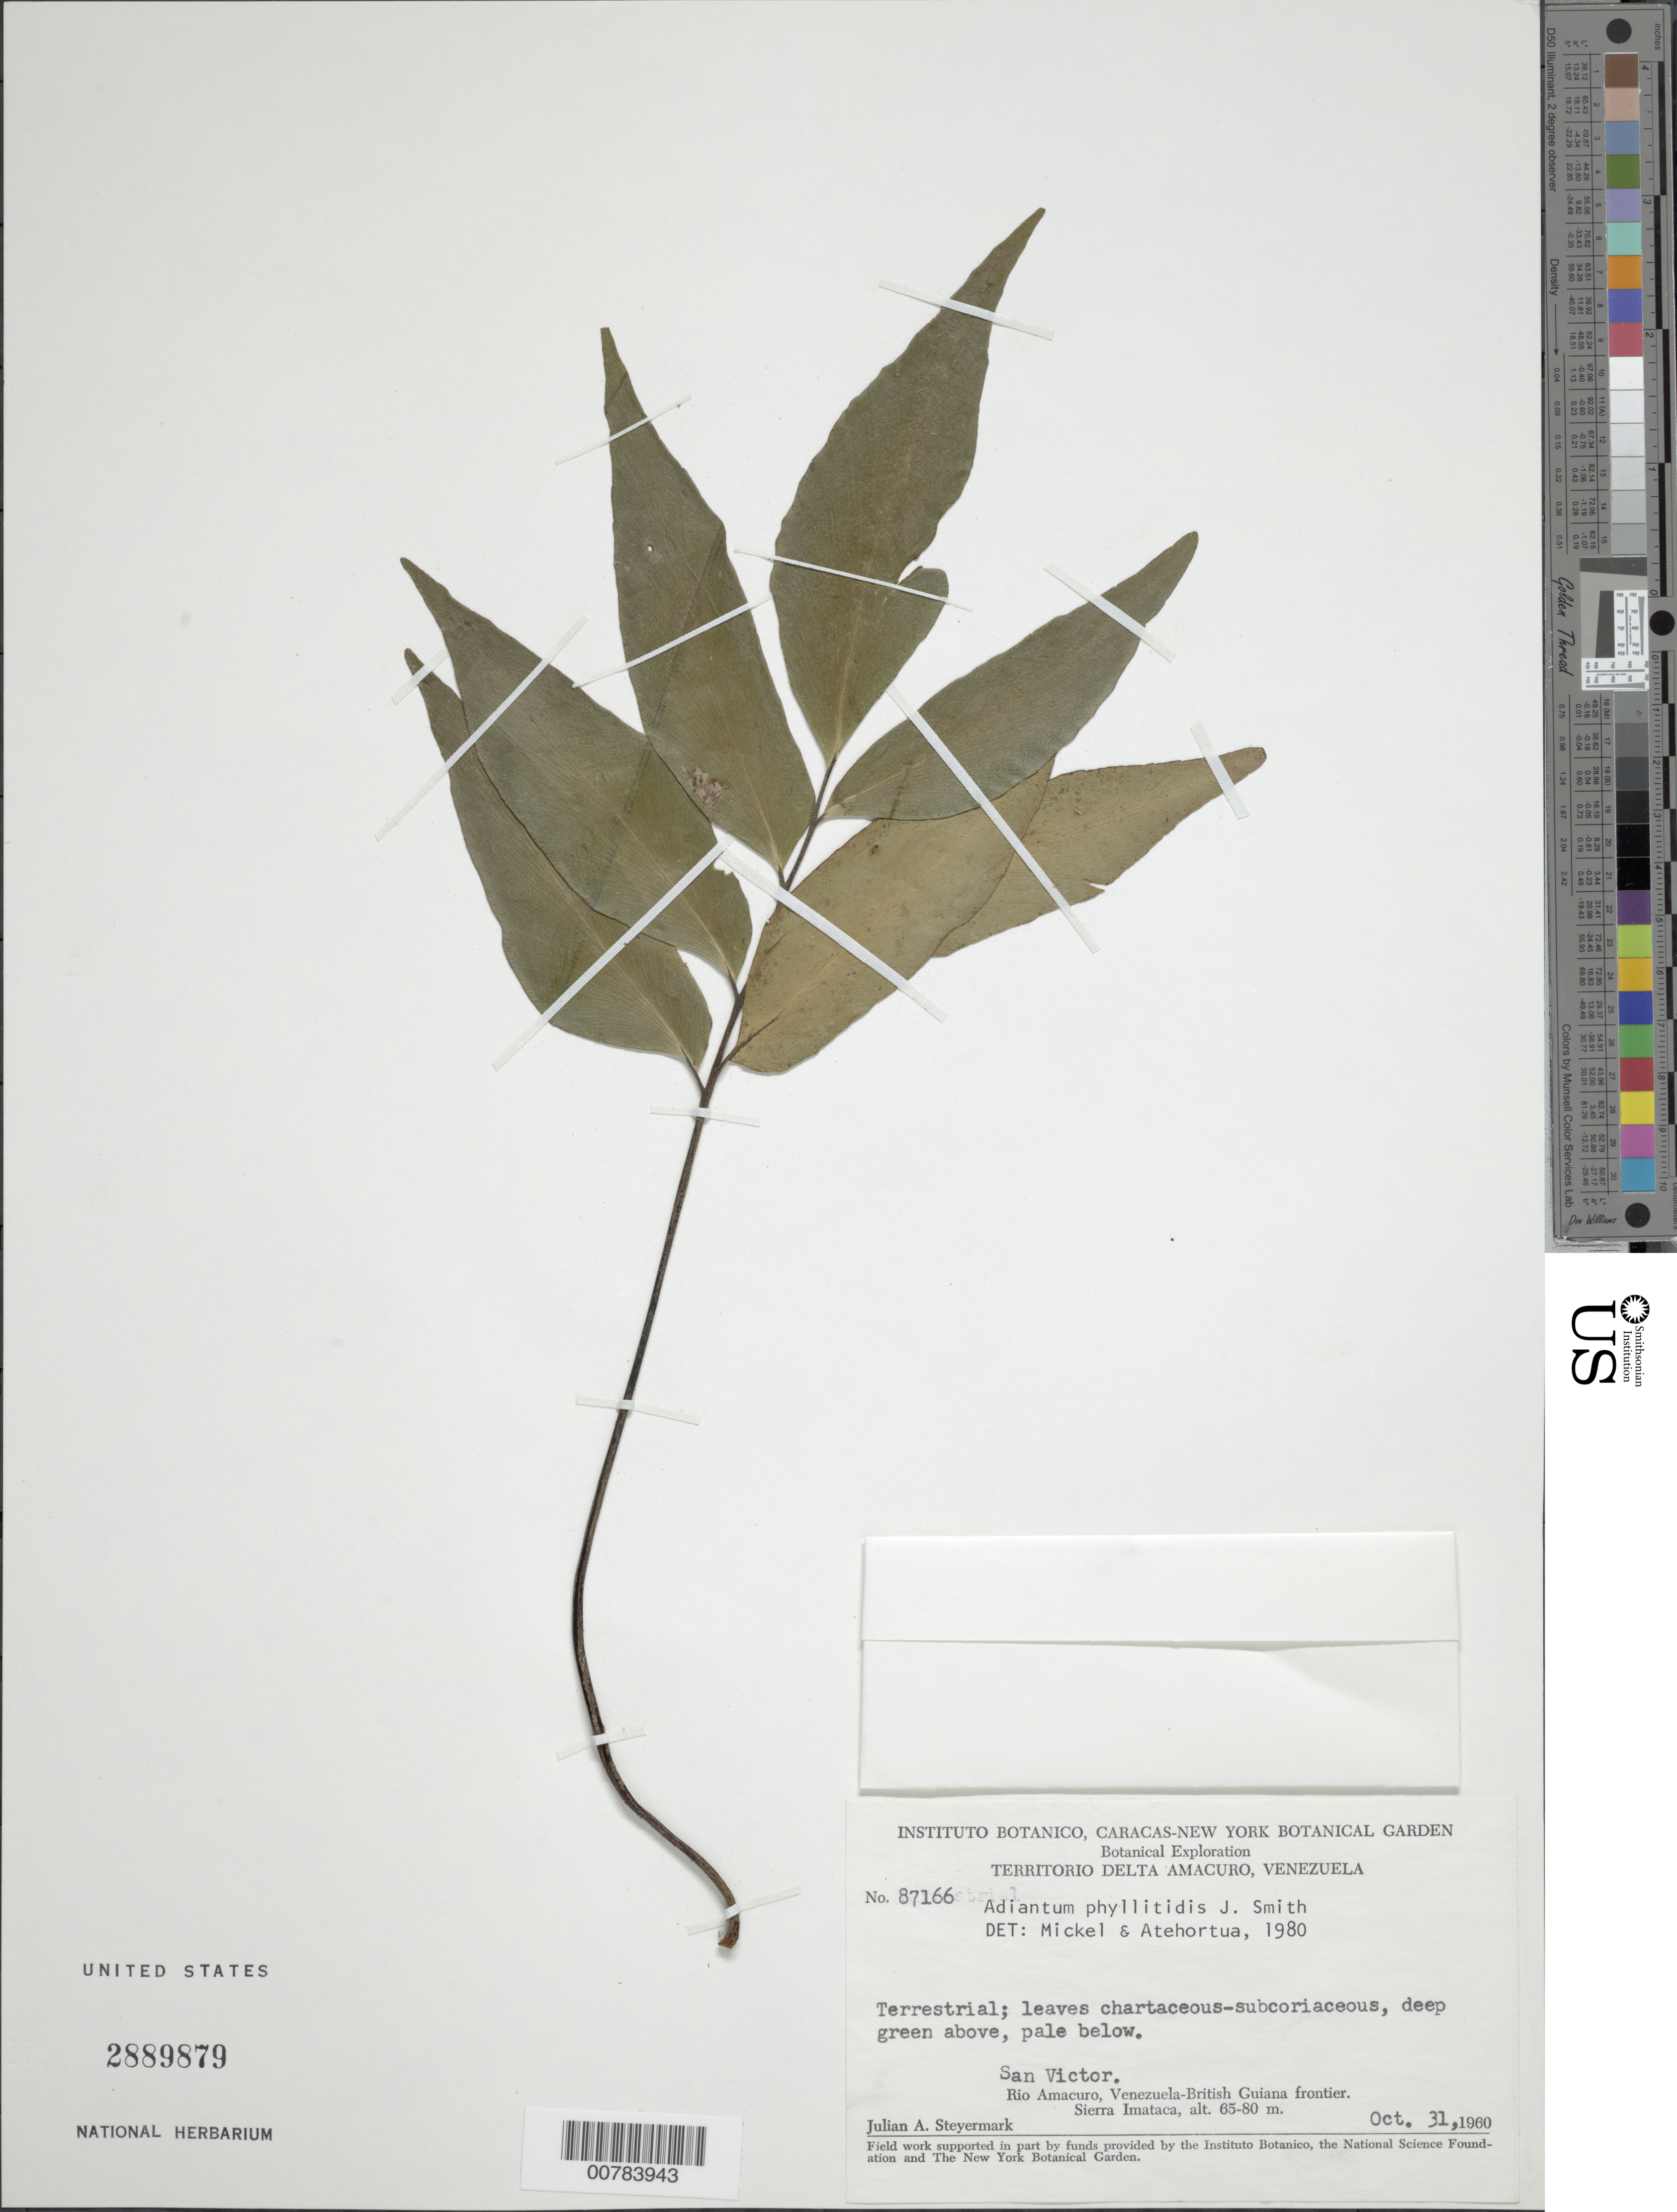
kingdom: Plantae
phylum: Tracheophyta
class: Polypodiopsida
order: Polypodiales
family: Pteridaceae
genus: Adiantum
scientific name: Adiantum phyllitidis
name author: J. Sm.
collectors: J. Steyermark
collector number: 87166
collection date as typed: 31-Oct-60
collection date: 1960-10-31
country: Venezuela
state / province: Delta Amacuro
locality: San Victor, Río Amacuro, Venezuela-British Guiana frontier, Sierra Imataca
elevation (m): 65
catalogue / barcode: US 2889879